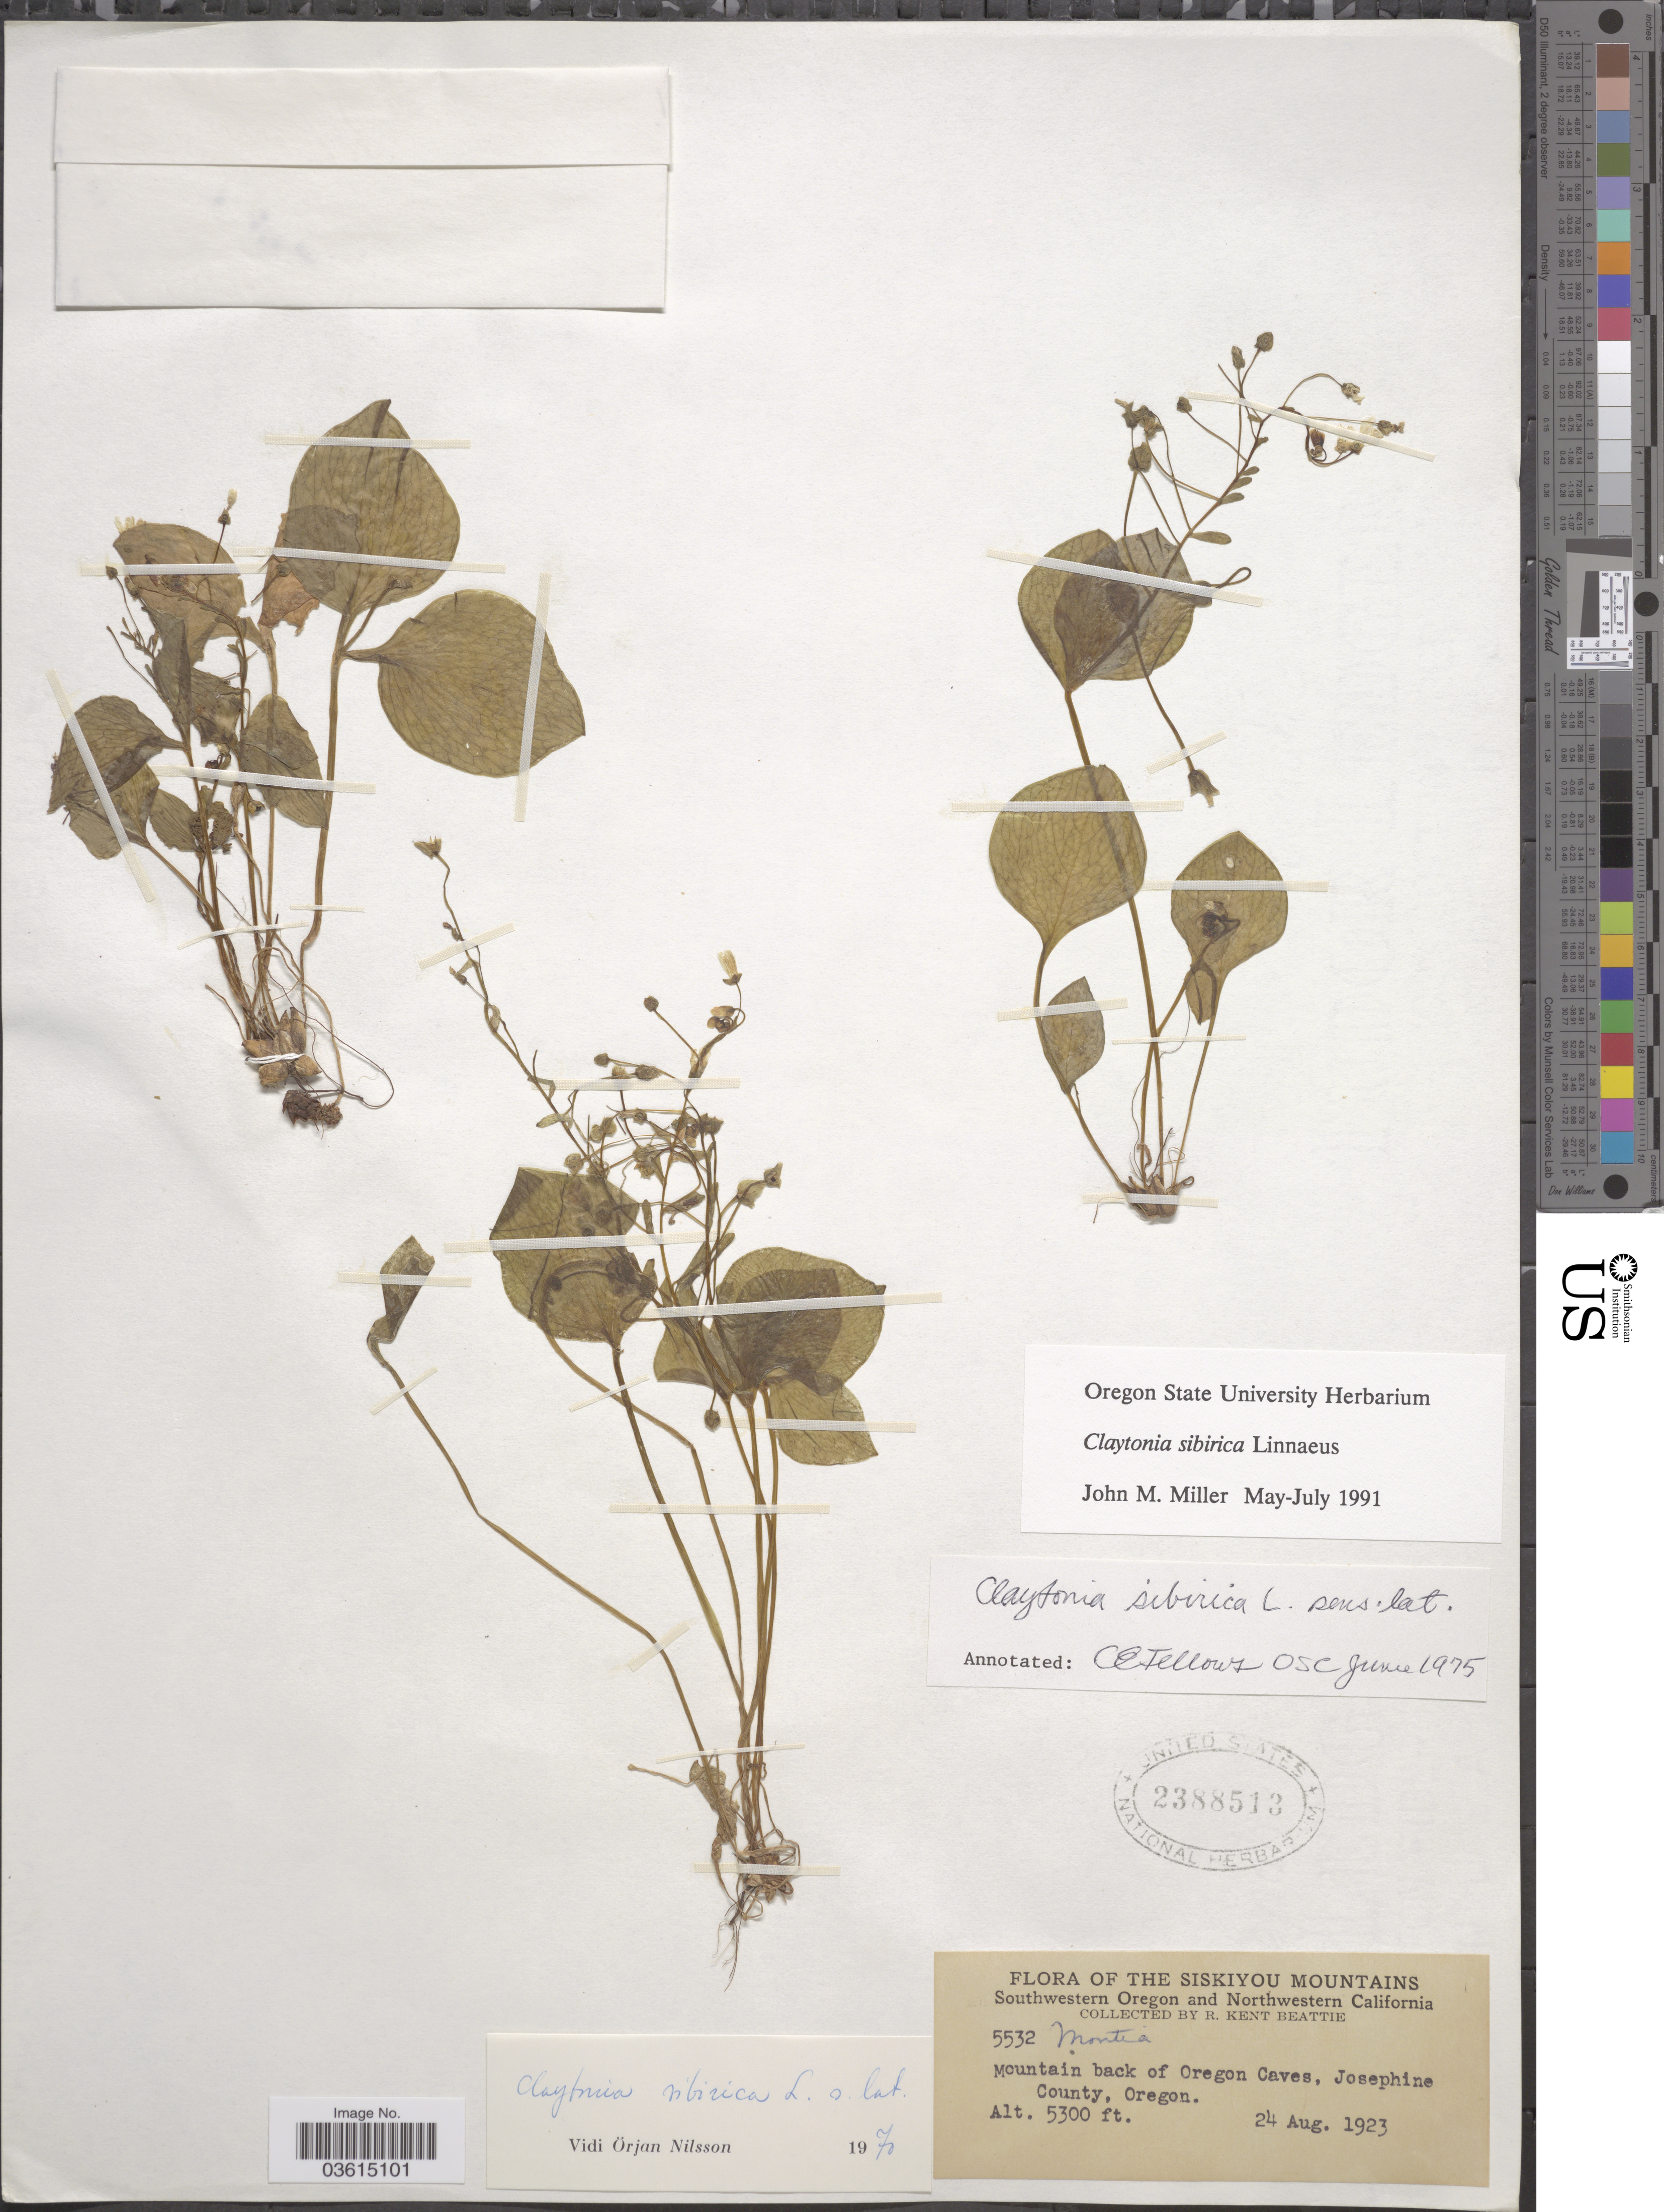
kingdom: Plantae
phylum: Tracheophyta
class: Magnoliopsida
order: Caryophyllales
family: Montiaceae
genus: Claytonia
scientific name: Claytonia sibirica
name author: L.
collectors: R. K. Beattie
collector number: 5532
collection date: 1923-08-24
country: United States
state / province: Oregon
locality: The Siskiyou Mountains. Southwestern Oregon. Mountain back of Oregon Caves, Josephine County.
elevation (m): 1615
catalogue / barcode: US 2388513